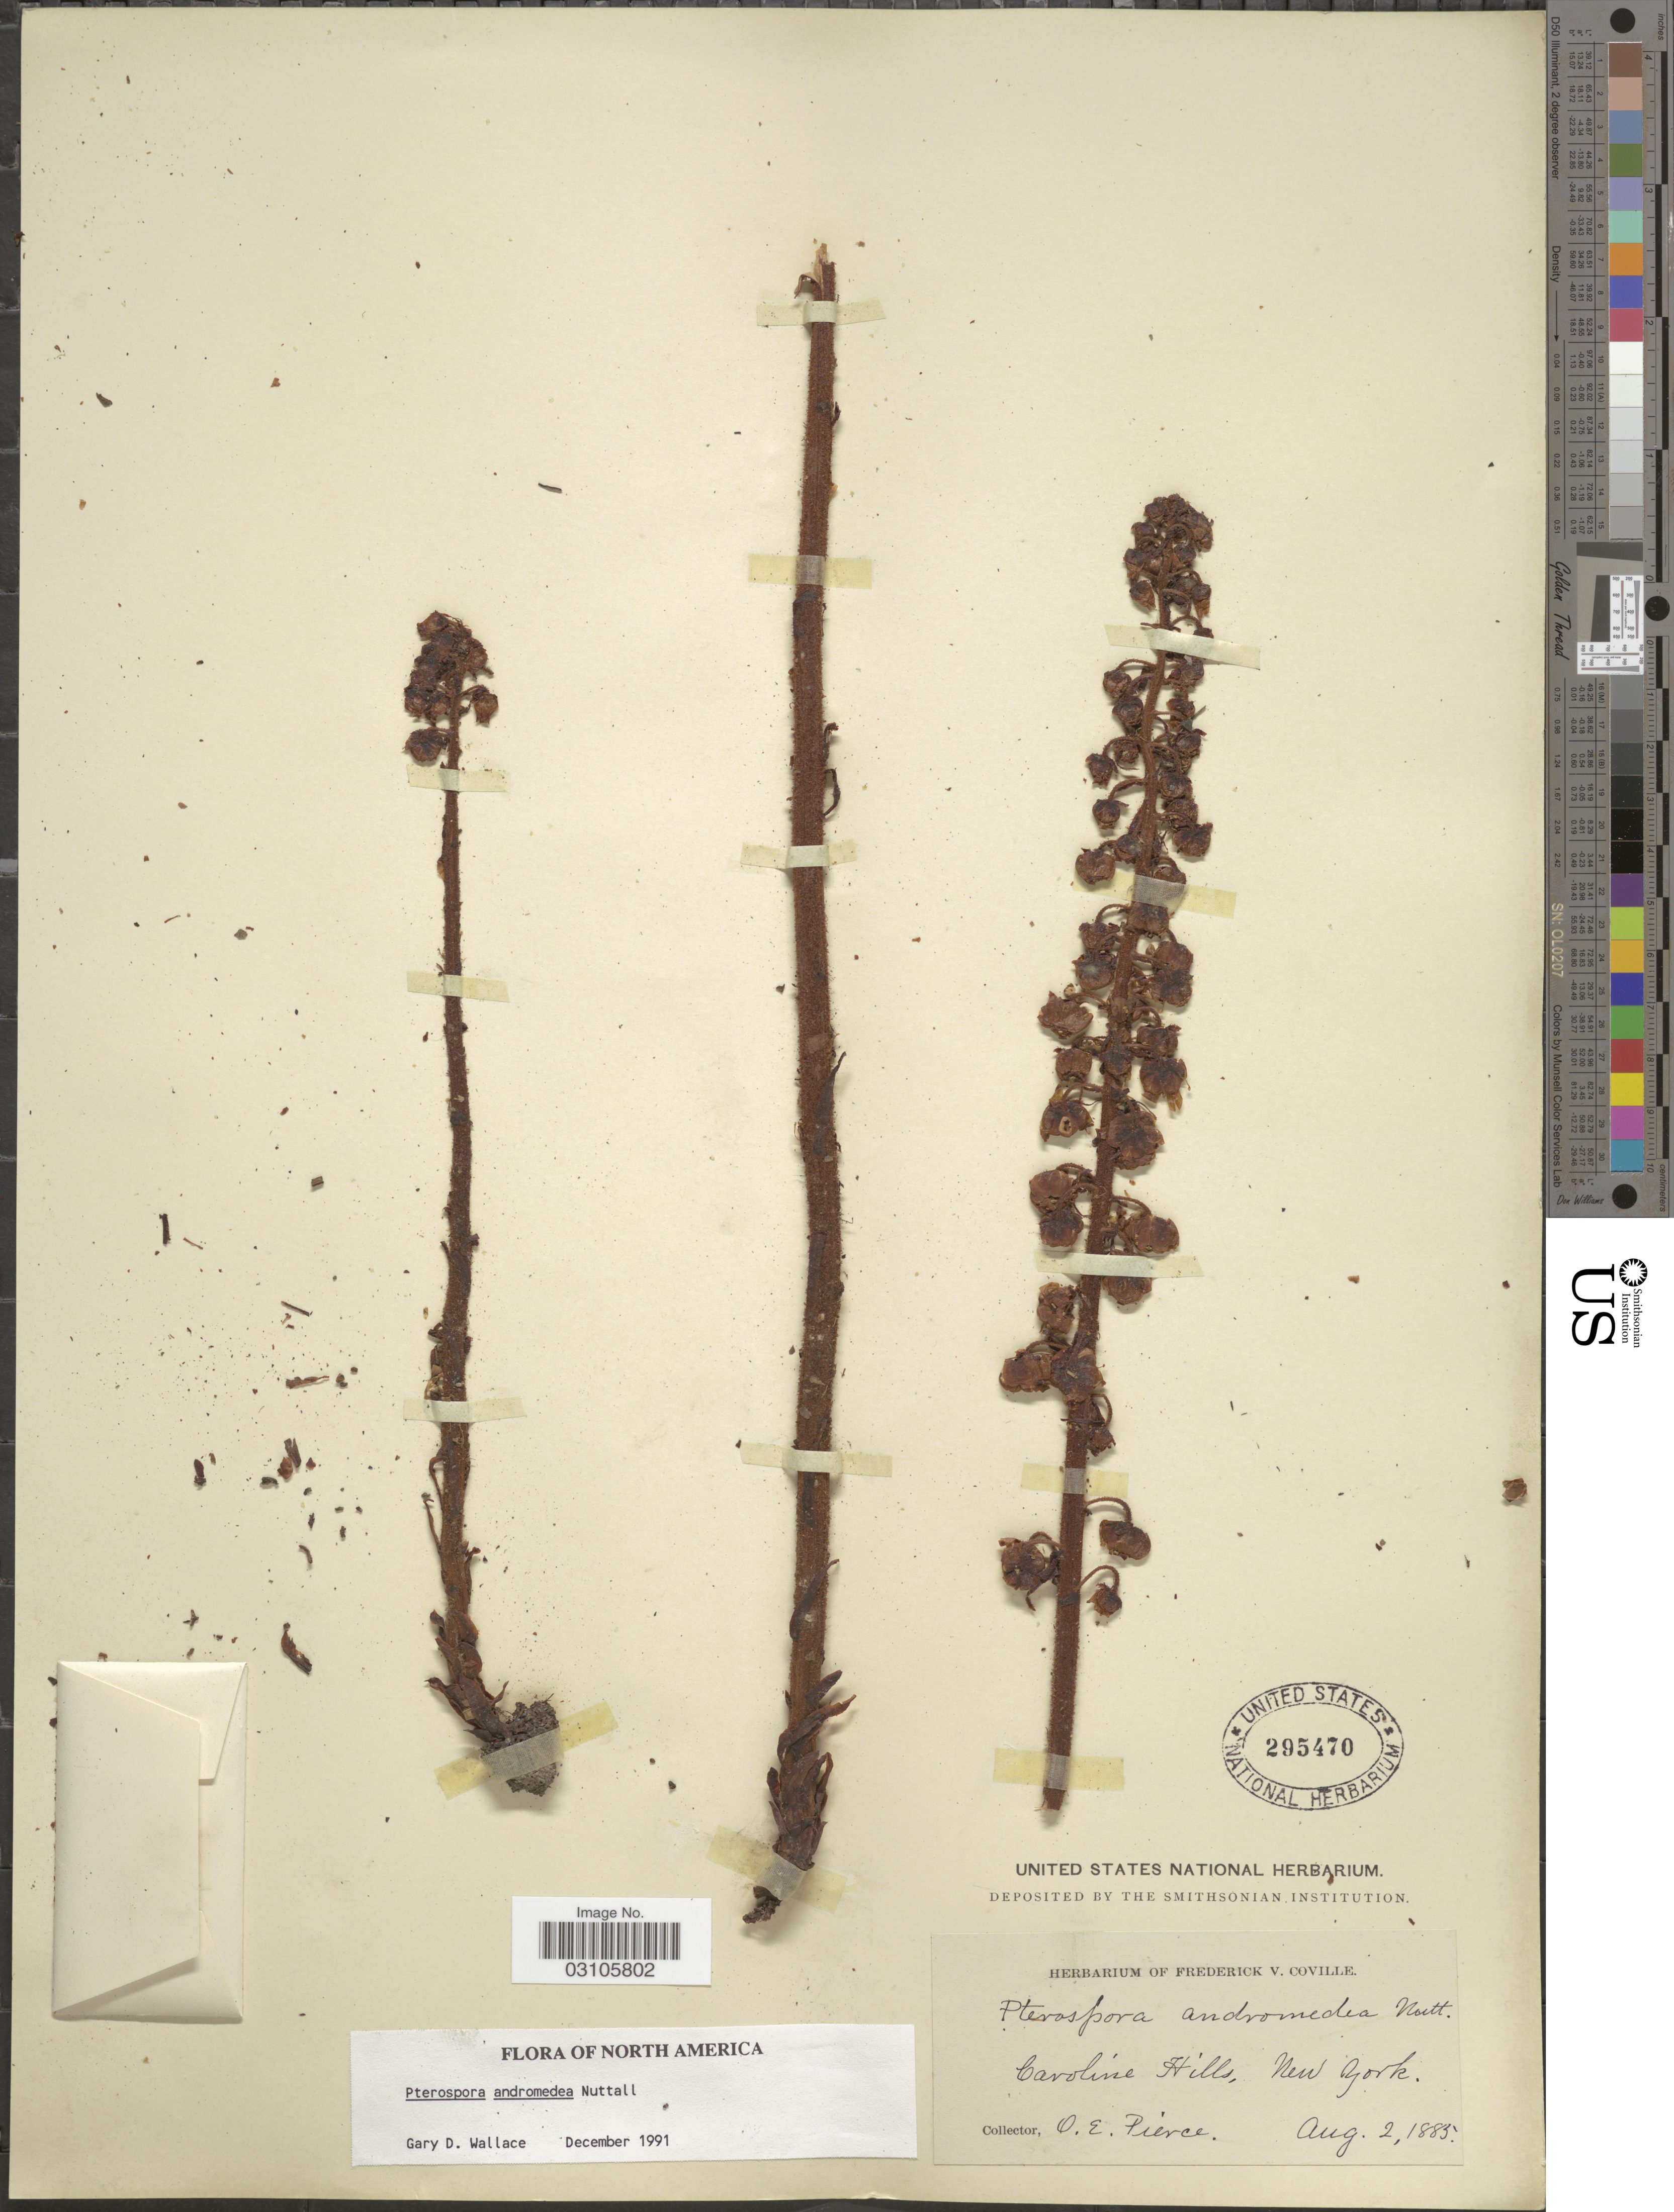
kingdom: Plantae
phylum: Tracheophyta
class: Magnoliopsida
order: Ericales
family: Ericaceae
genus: Pterospora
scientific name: Pterospora andromedea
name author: Nutt.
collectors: O. Pierce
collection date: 1885-08-02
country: United States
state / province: New York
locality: Caroline Hills.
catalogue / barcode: US 295470